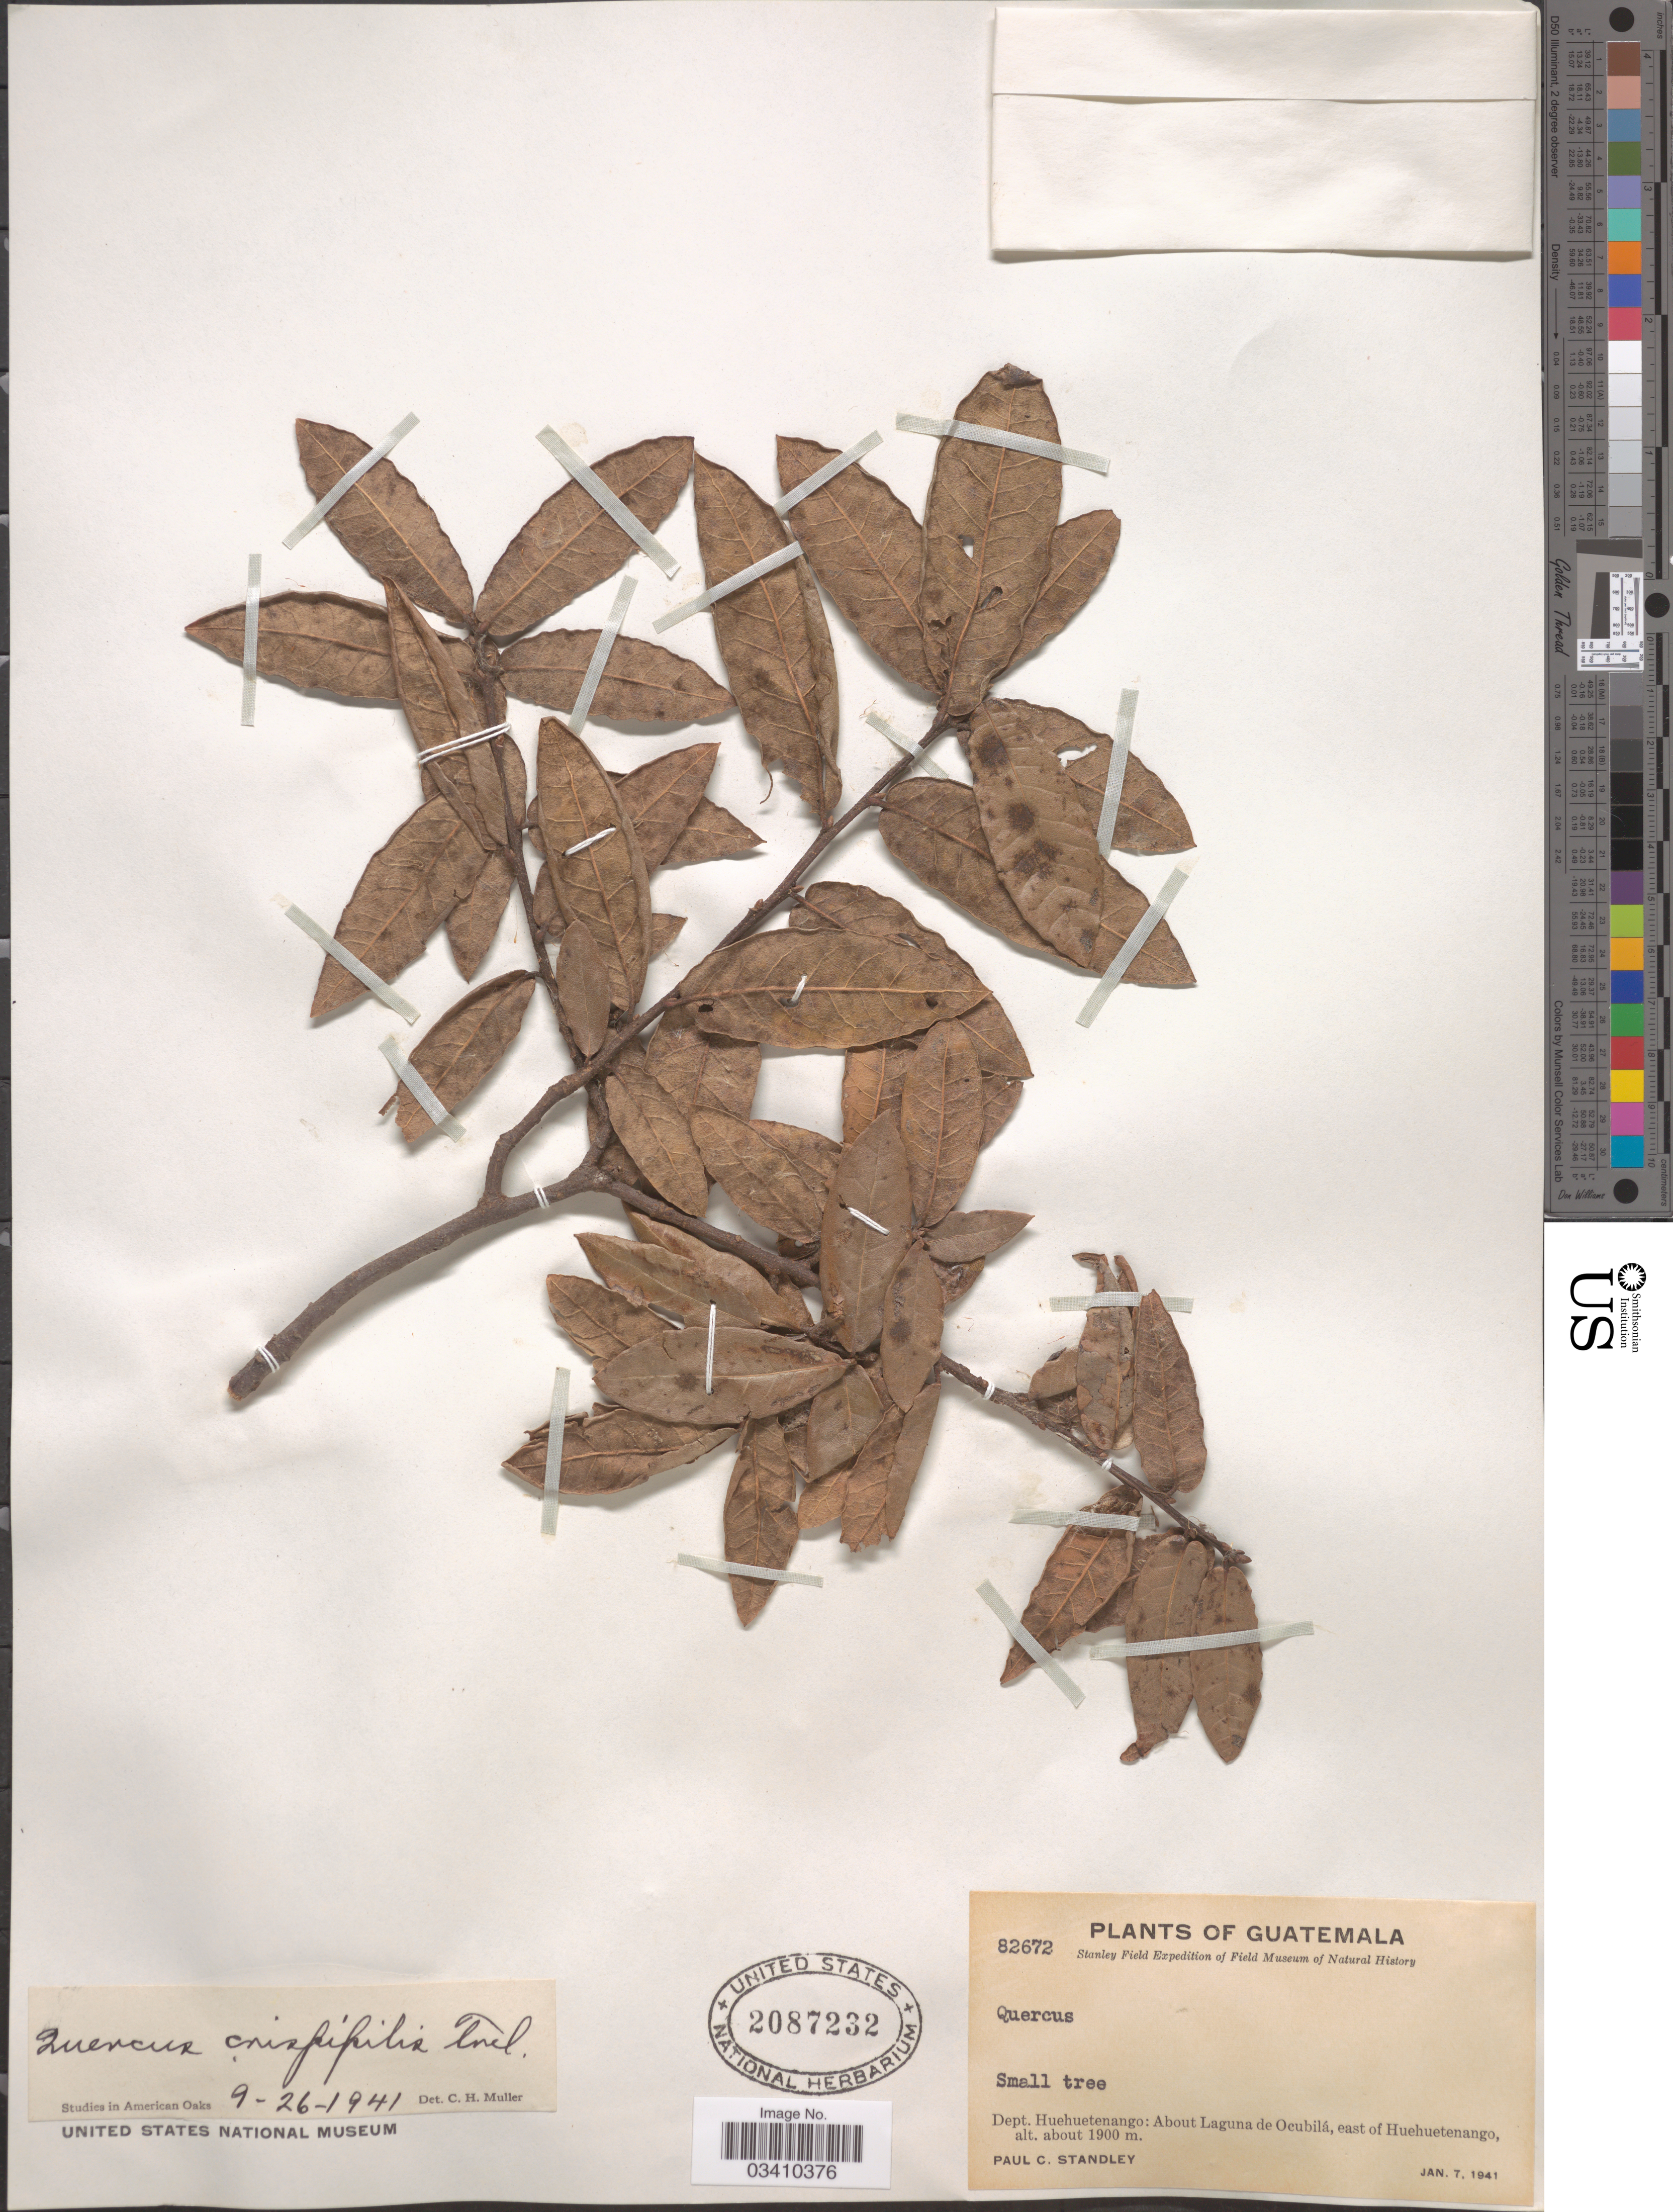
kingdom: Plantae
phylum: Tracheophyta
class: Magnoliopsida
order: Fagales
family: Fagaceae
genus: Quercus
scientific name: Quercus crispipilis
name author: Trel.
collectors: P. C. Standley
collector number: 82672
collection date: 1941-01-07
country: Guatemala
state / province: Huehuetenango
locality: Dept. Huehuetenango: About Laguna de Ocubilá, east of Huehuetenango.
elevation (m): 1900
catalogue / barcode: US 2087232